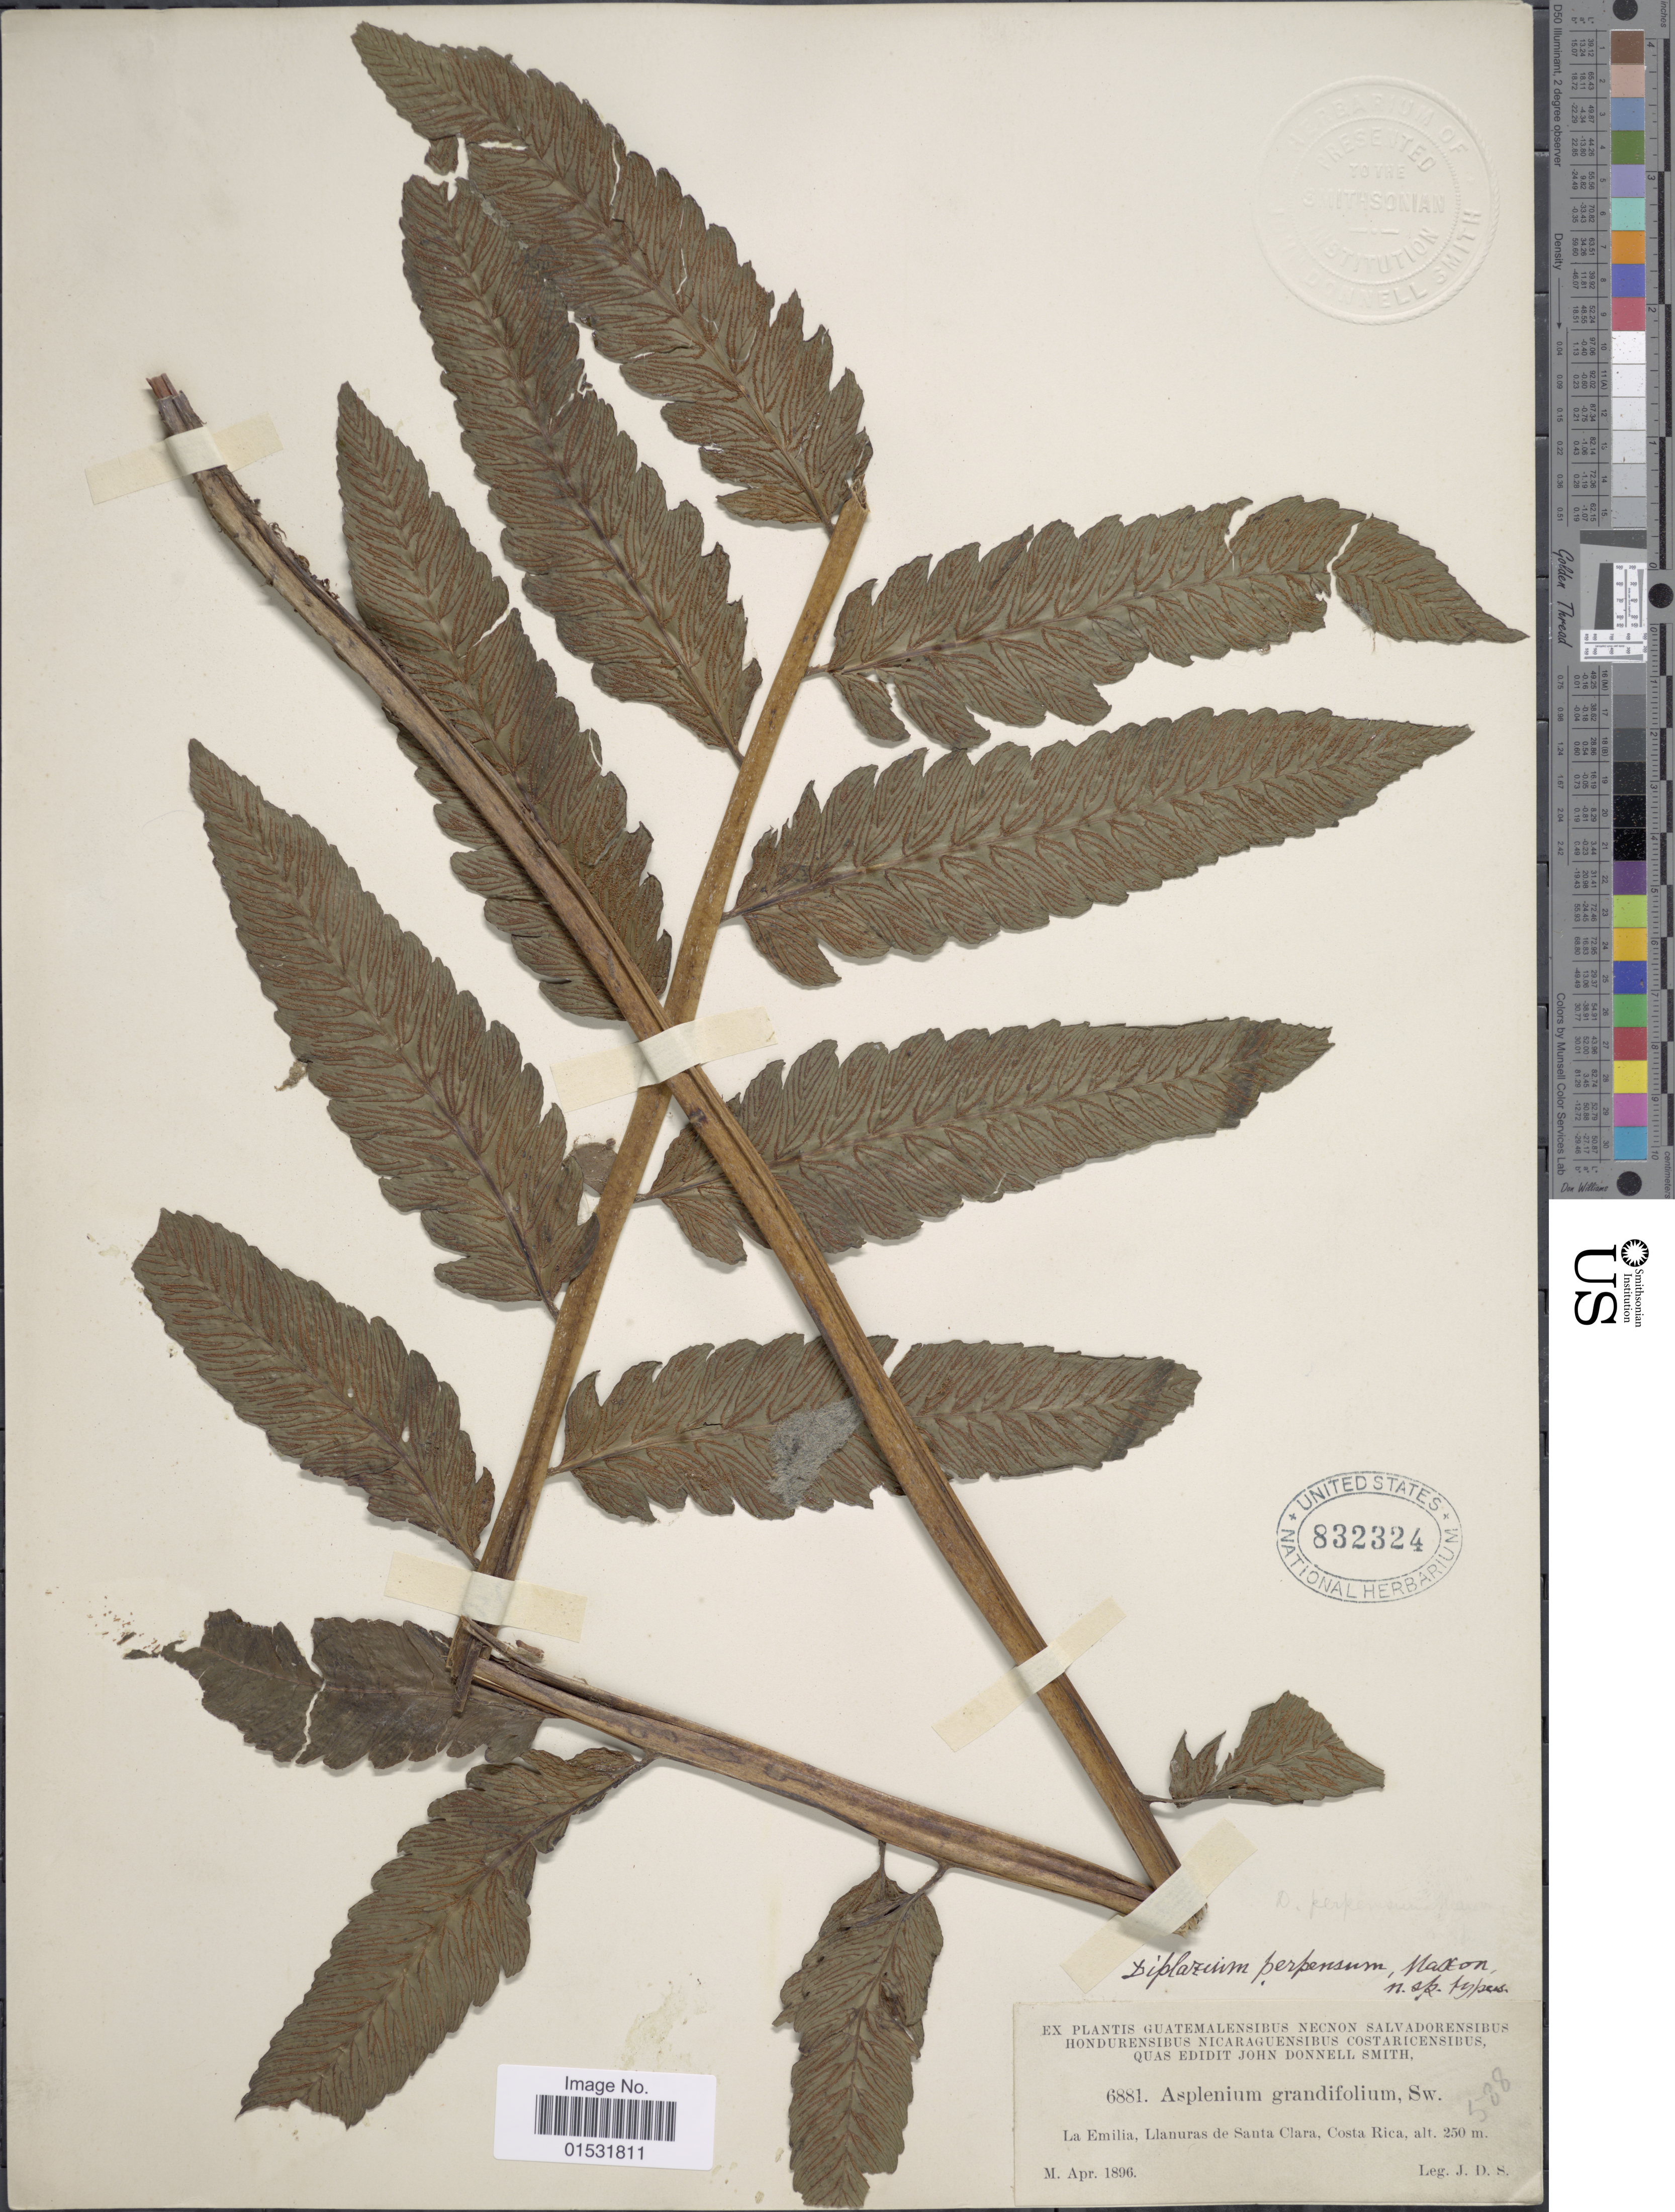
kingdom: Plantae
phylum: Tracheophyta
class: Polypodiopsida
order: Polypodiales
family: Athyriaceae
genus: Diplazium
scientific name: Diplazium grandifolium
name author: Sw.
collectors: J. Donnell Smith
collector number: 6881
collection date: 1896-04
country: Costa Rica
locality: La Emilia, Llanuras de Santa Clara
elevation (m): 250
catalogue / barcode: US 832324